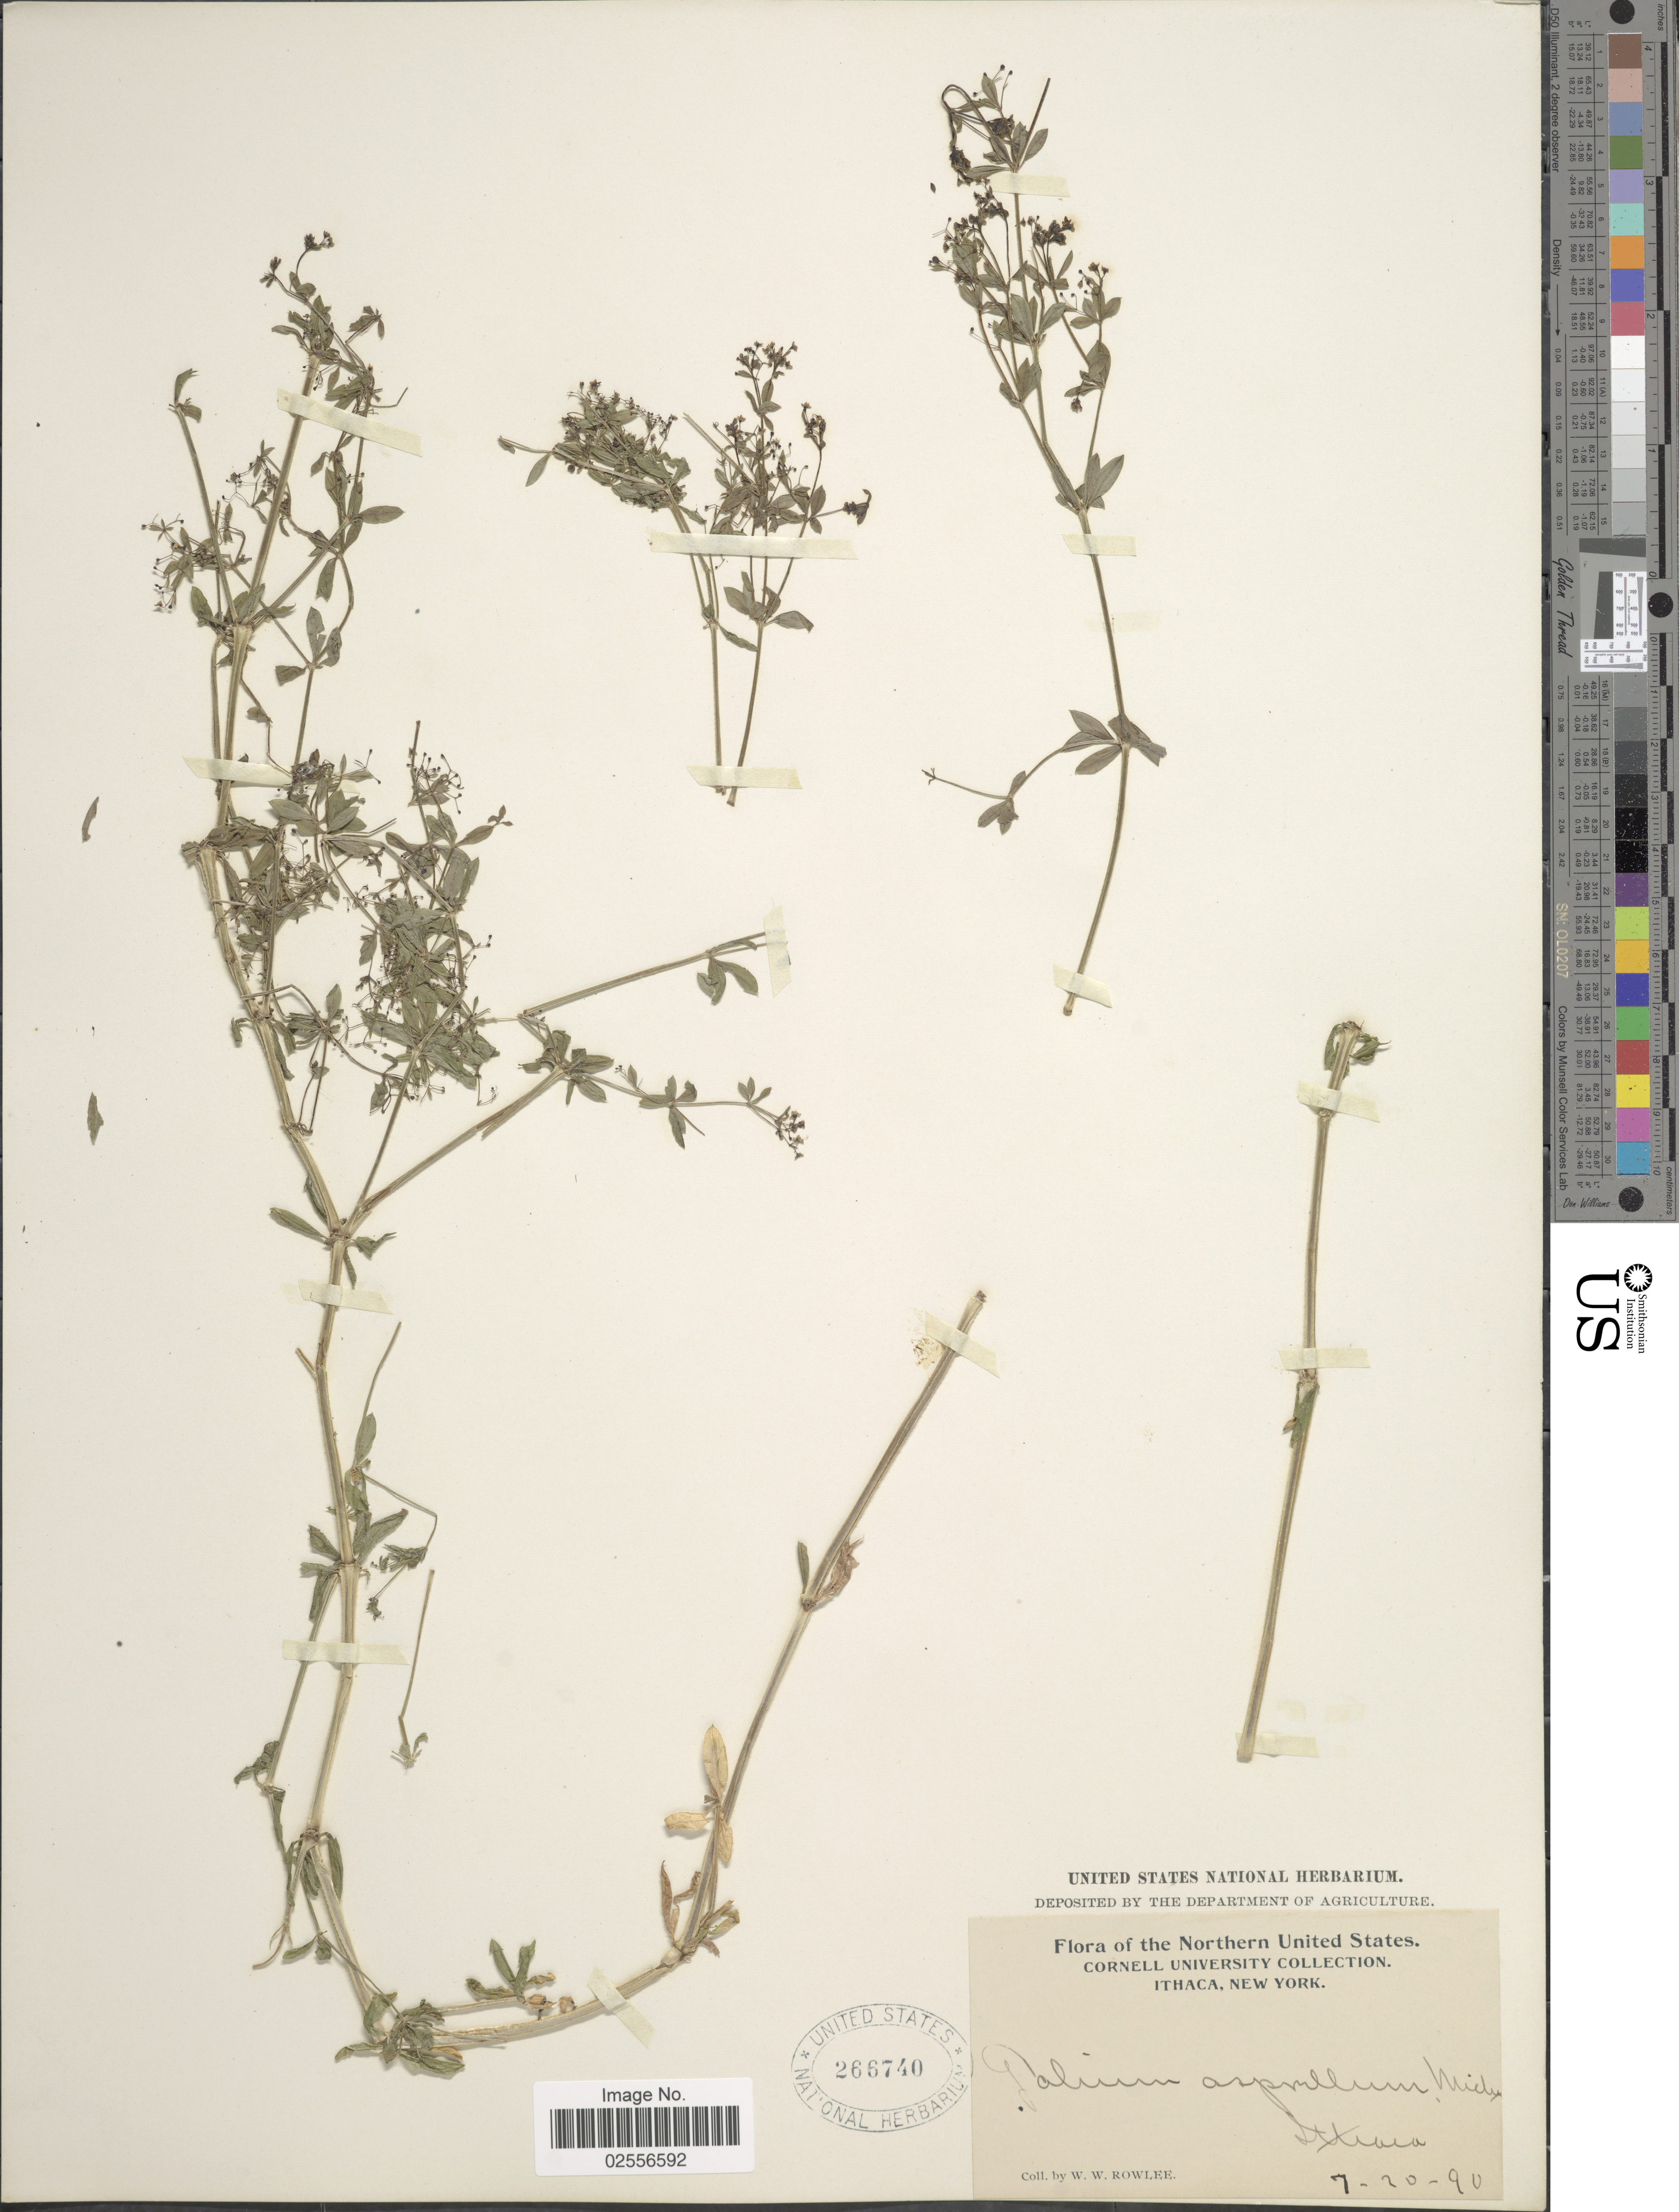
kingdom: Plantae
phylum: Tracheophyta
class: Magnoliopsida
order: Gentianales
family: Rubiaceae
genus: Galium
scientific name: Galium asprellum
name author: Michx.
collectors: W. W. Rowlee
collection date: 1890-07-20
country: United States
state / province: New York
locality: Ithaca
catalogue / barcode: US 266740